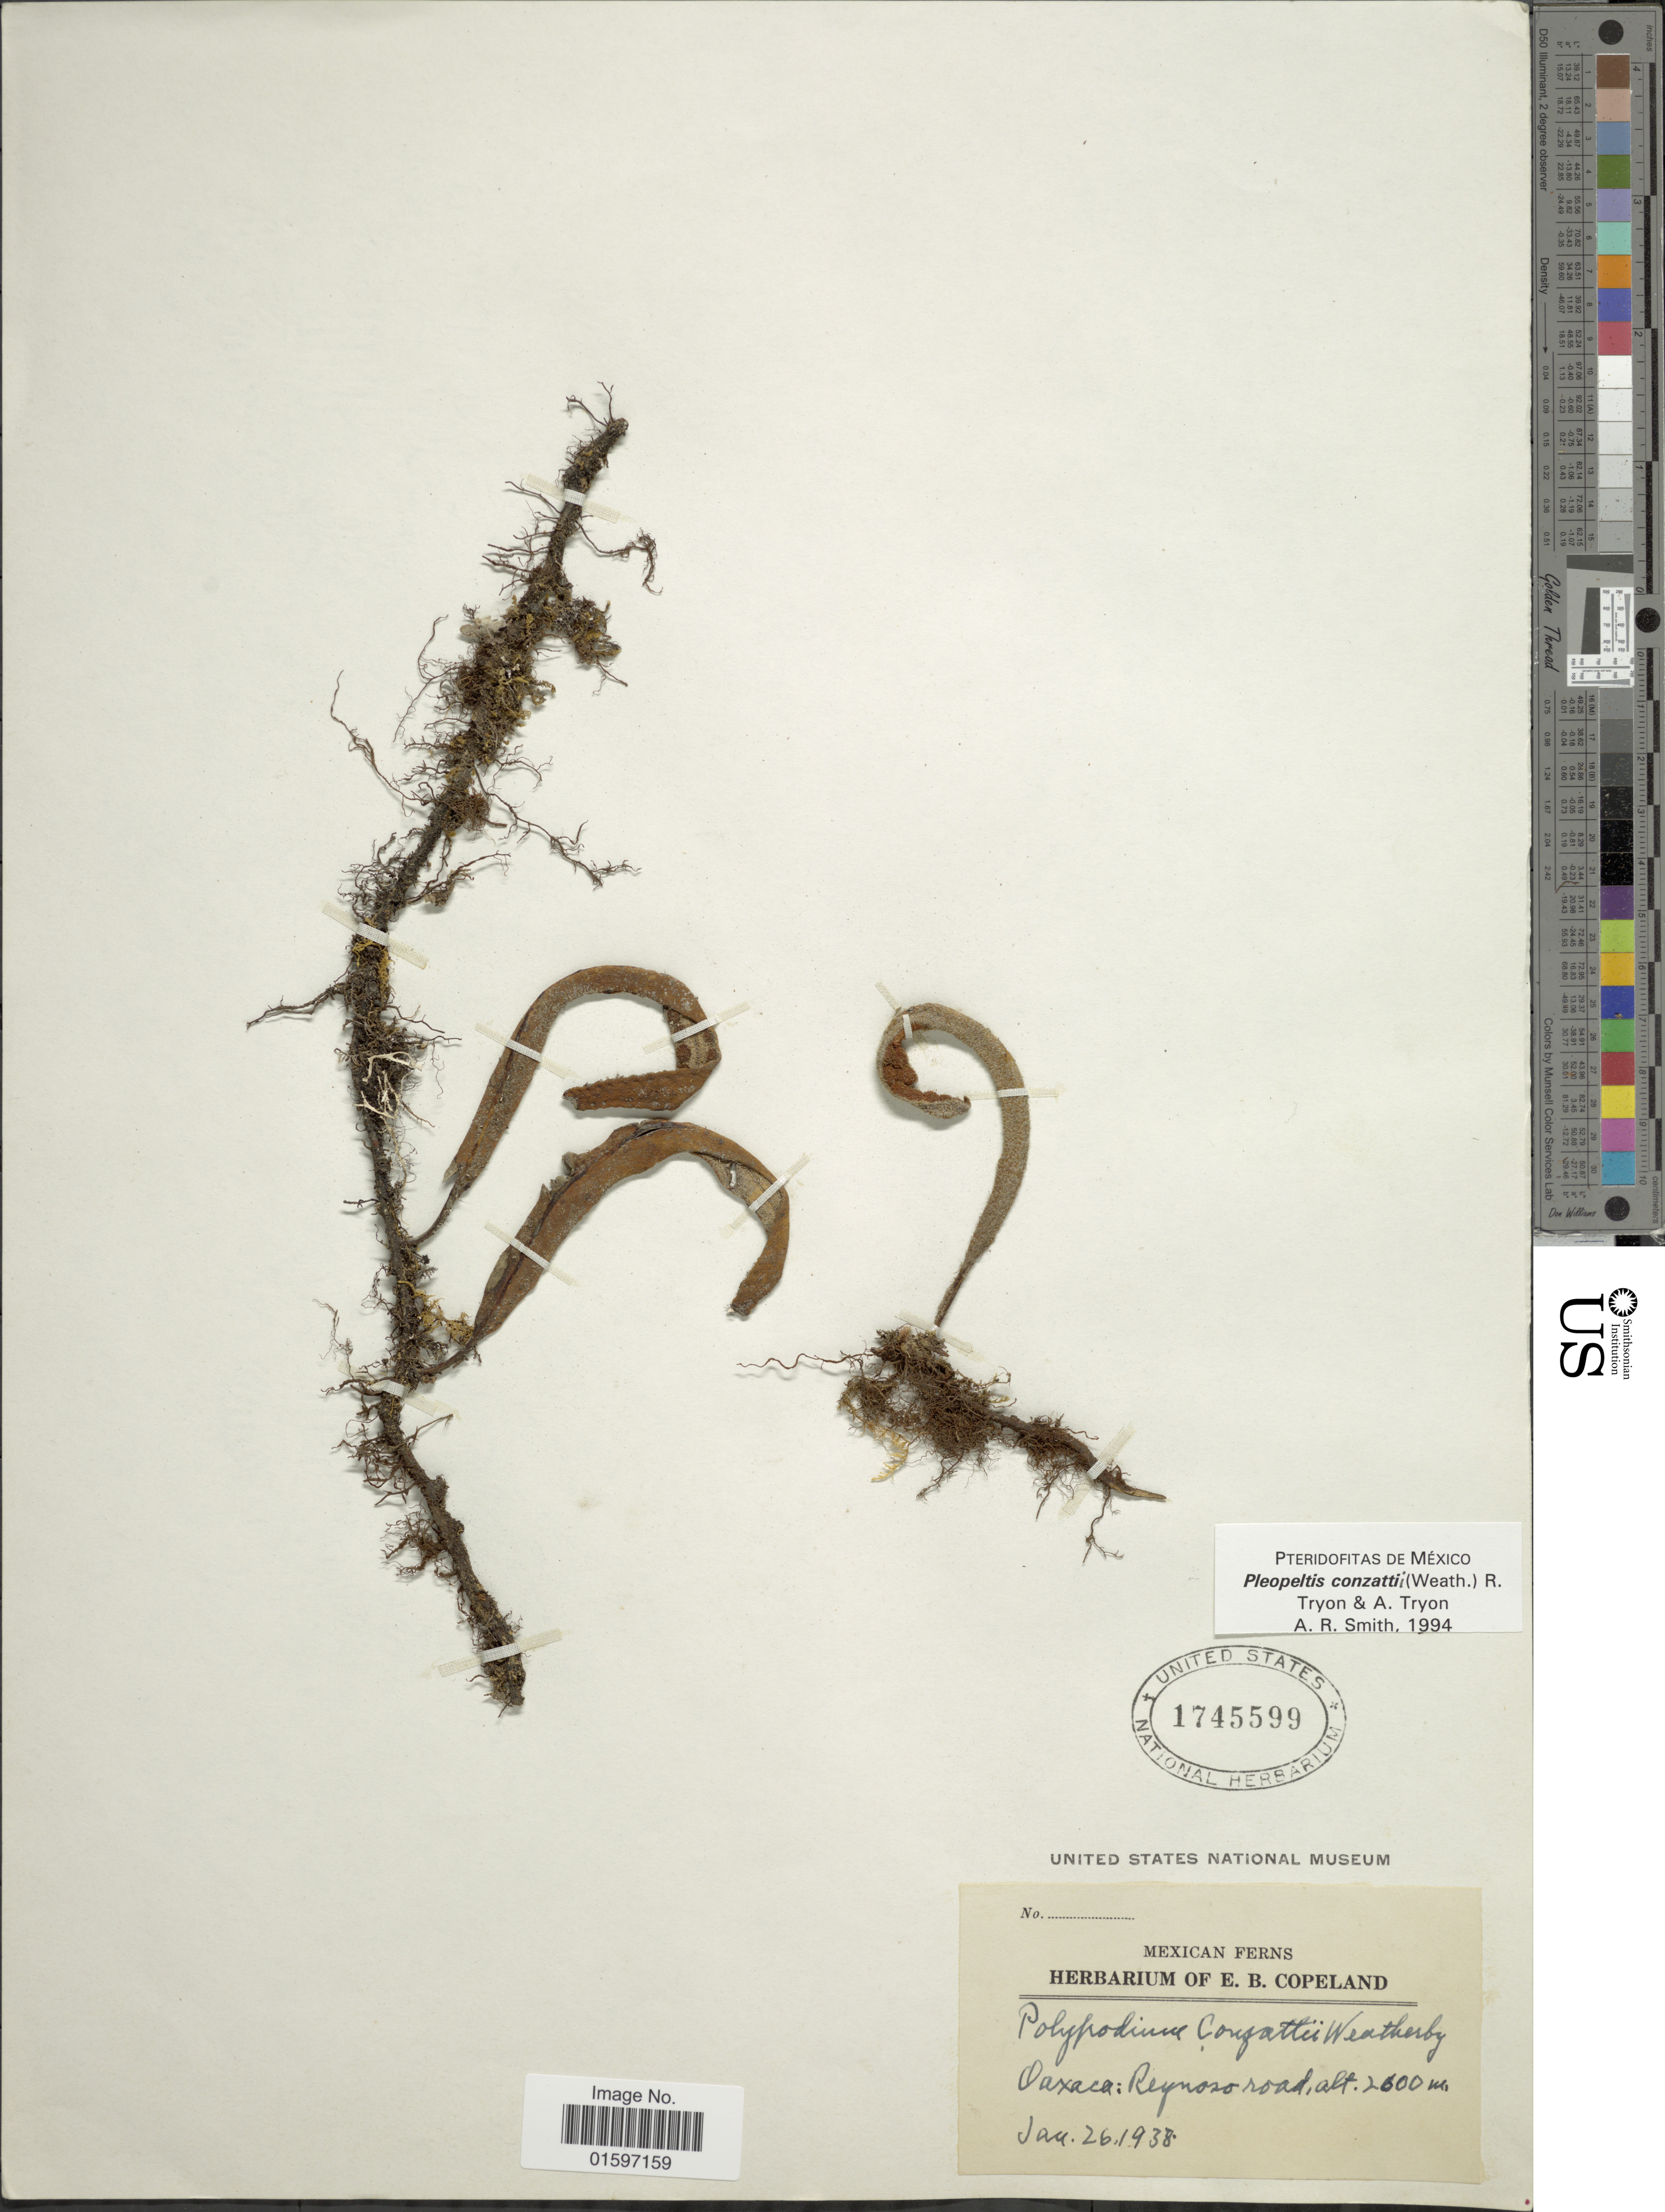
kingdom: Plantae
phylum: Tracheophyta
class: Polypodiopsida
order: Polypodiales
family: Polypodiaceae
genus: Pleopeltis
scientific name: Pleopeltis conzattii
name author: (Weath.) R.M. Tryon & A.F. Tryon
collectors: ex herb. E. B. Copeland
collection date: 1938-01-26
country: Mexico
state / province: Oaxaca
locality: Reynoso road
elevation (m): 2600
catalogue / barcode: US 1745599